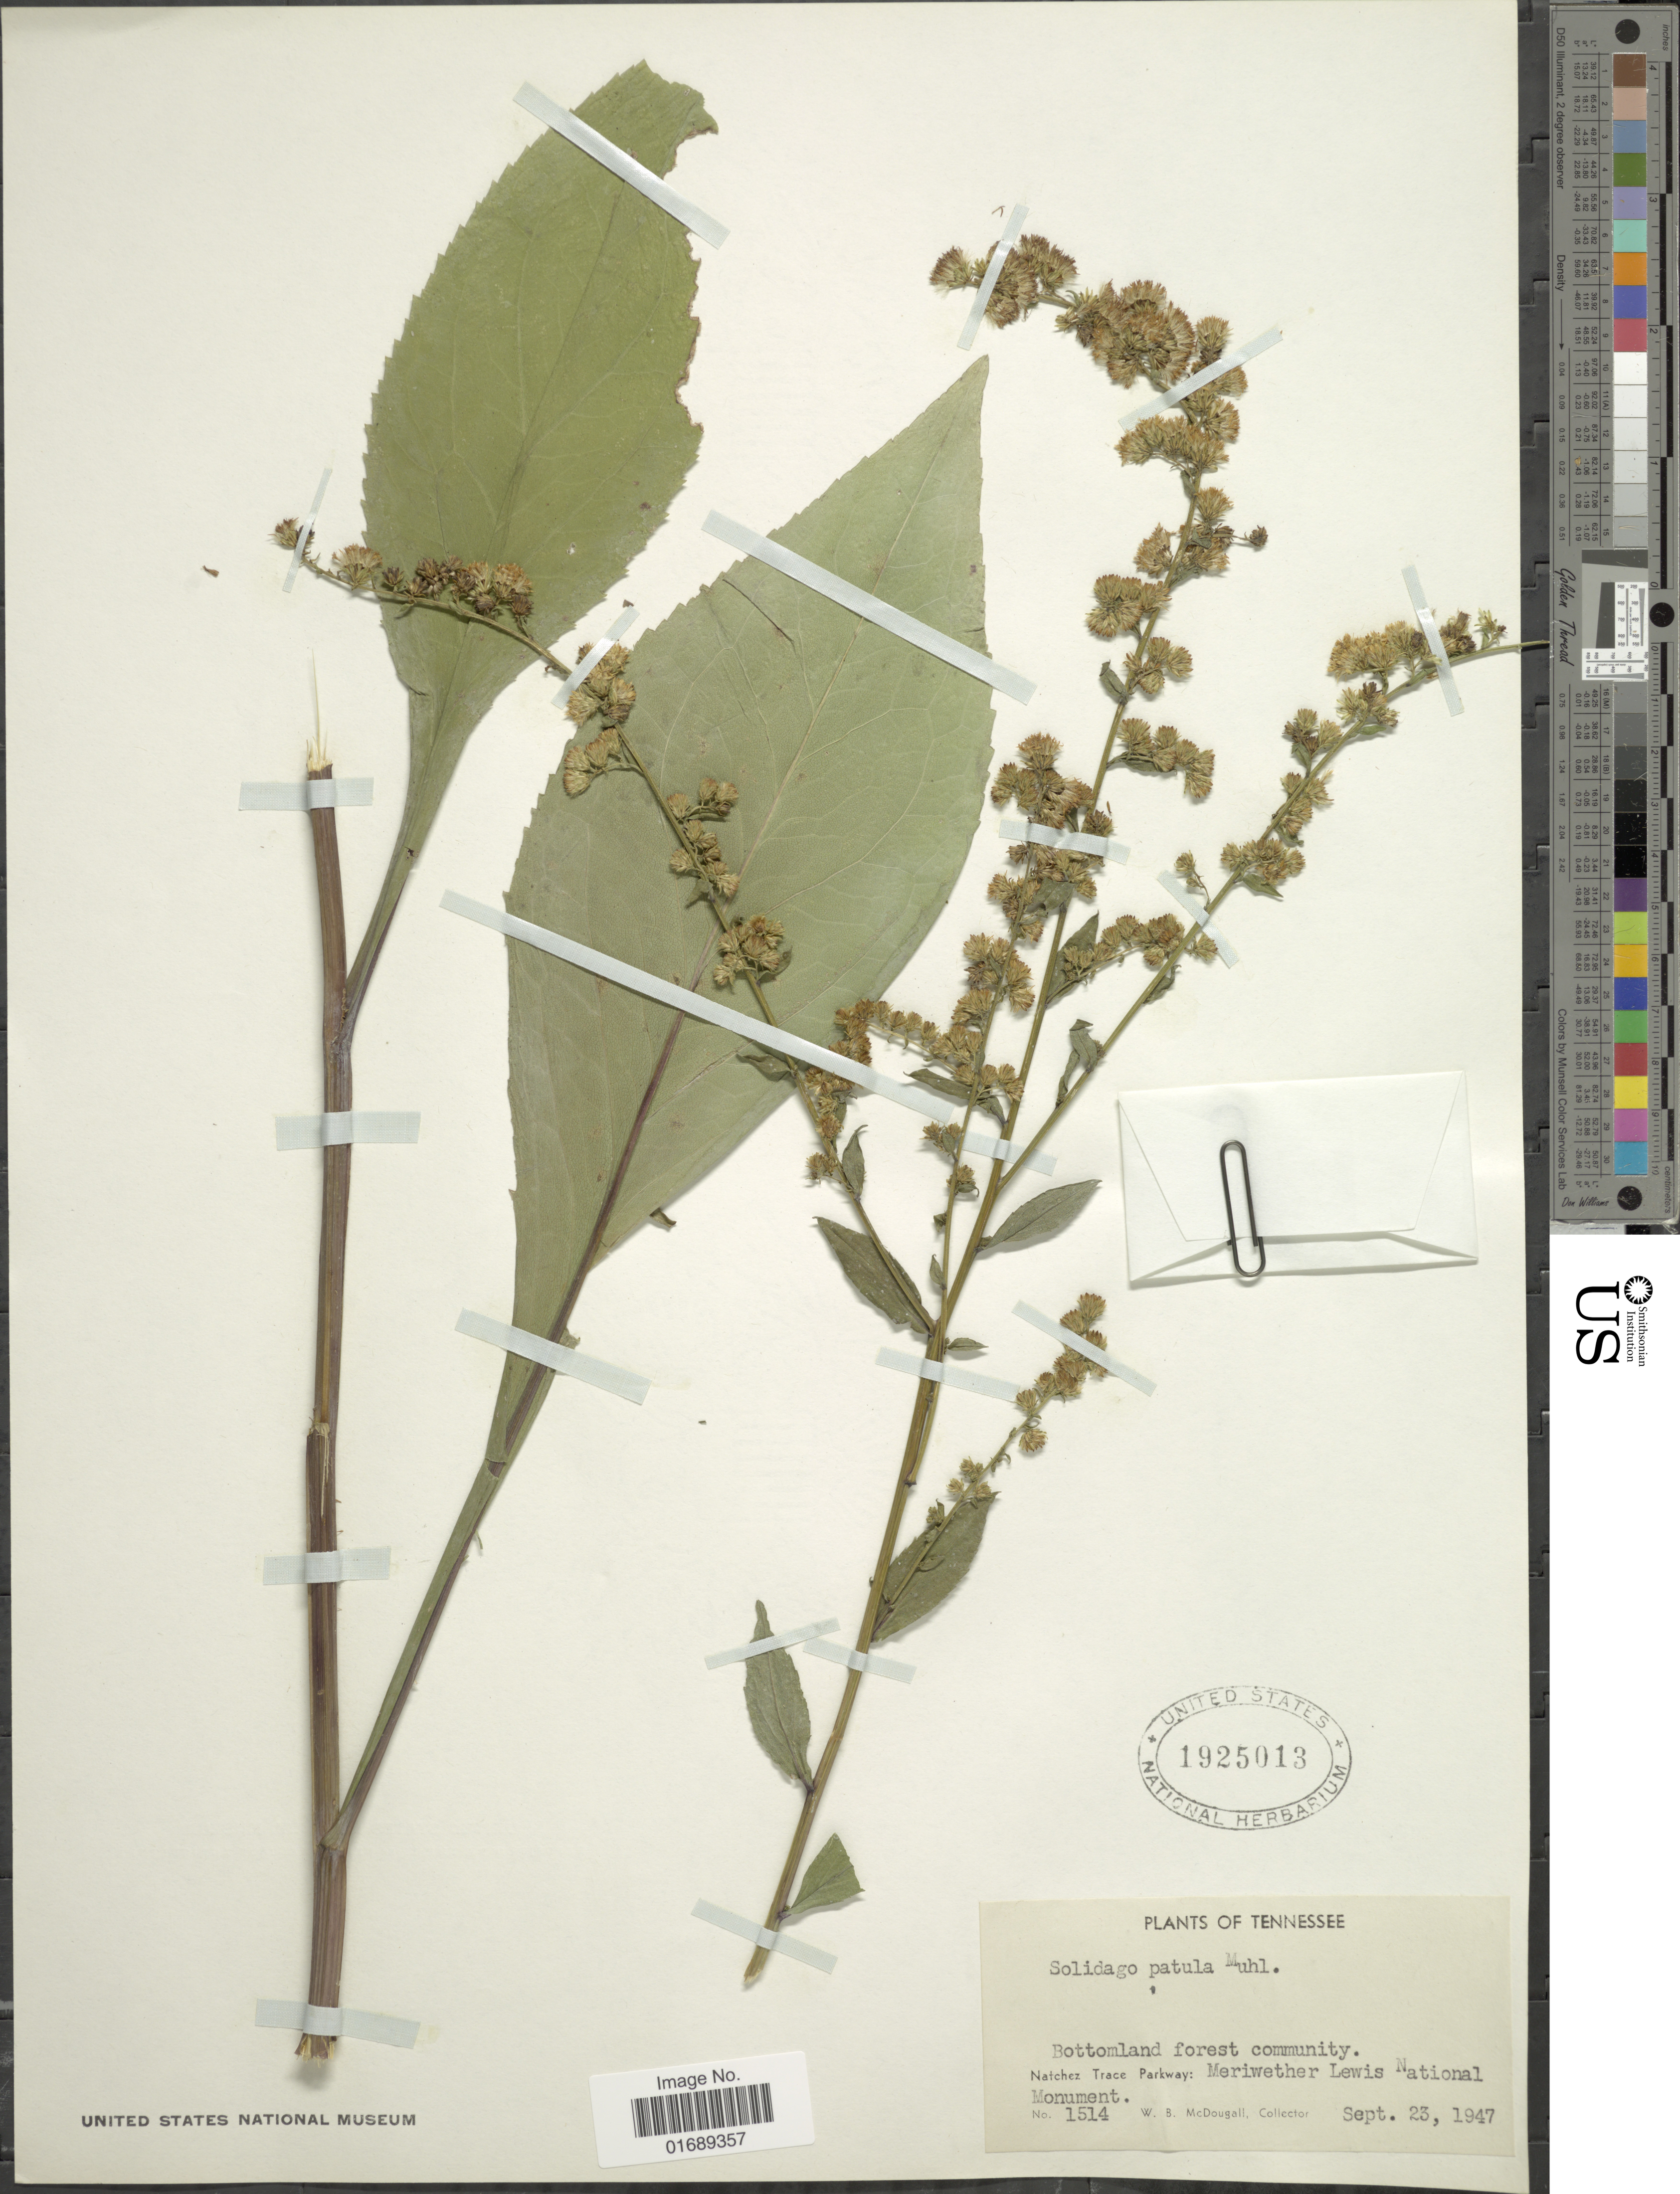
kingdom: Plantae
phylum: Tracheophyta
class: Magnoliopsida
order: Asterales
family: Asteraceae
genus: Solidago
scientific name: Solidago patula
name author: Muhl. ex Willd.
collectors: W. B. McDougall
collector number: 1514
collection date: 1947-09-23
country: United States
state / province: Tennessee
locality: Bottomland forest community. Natchez Trace Parkway: Meriwether Lewis National Monument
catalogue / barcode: US 1925013